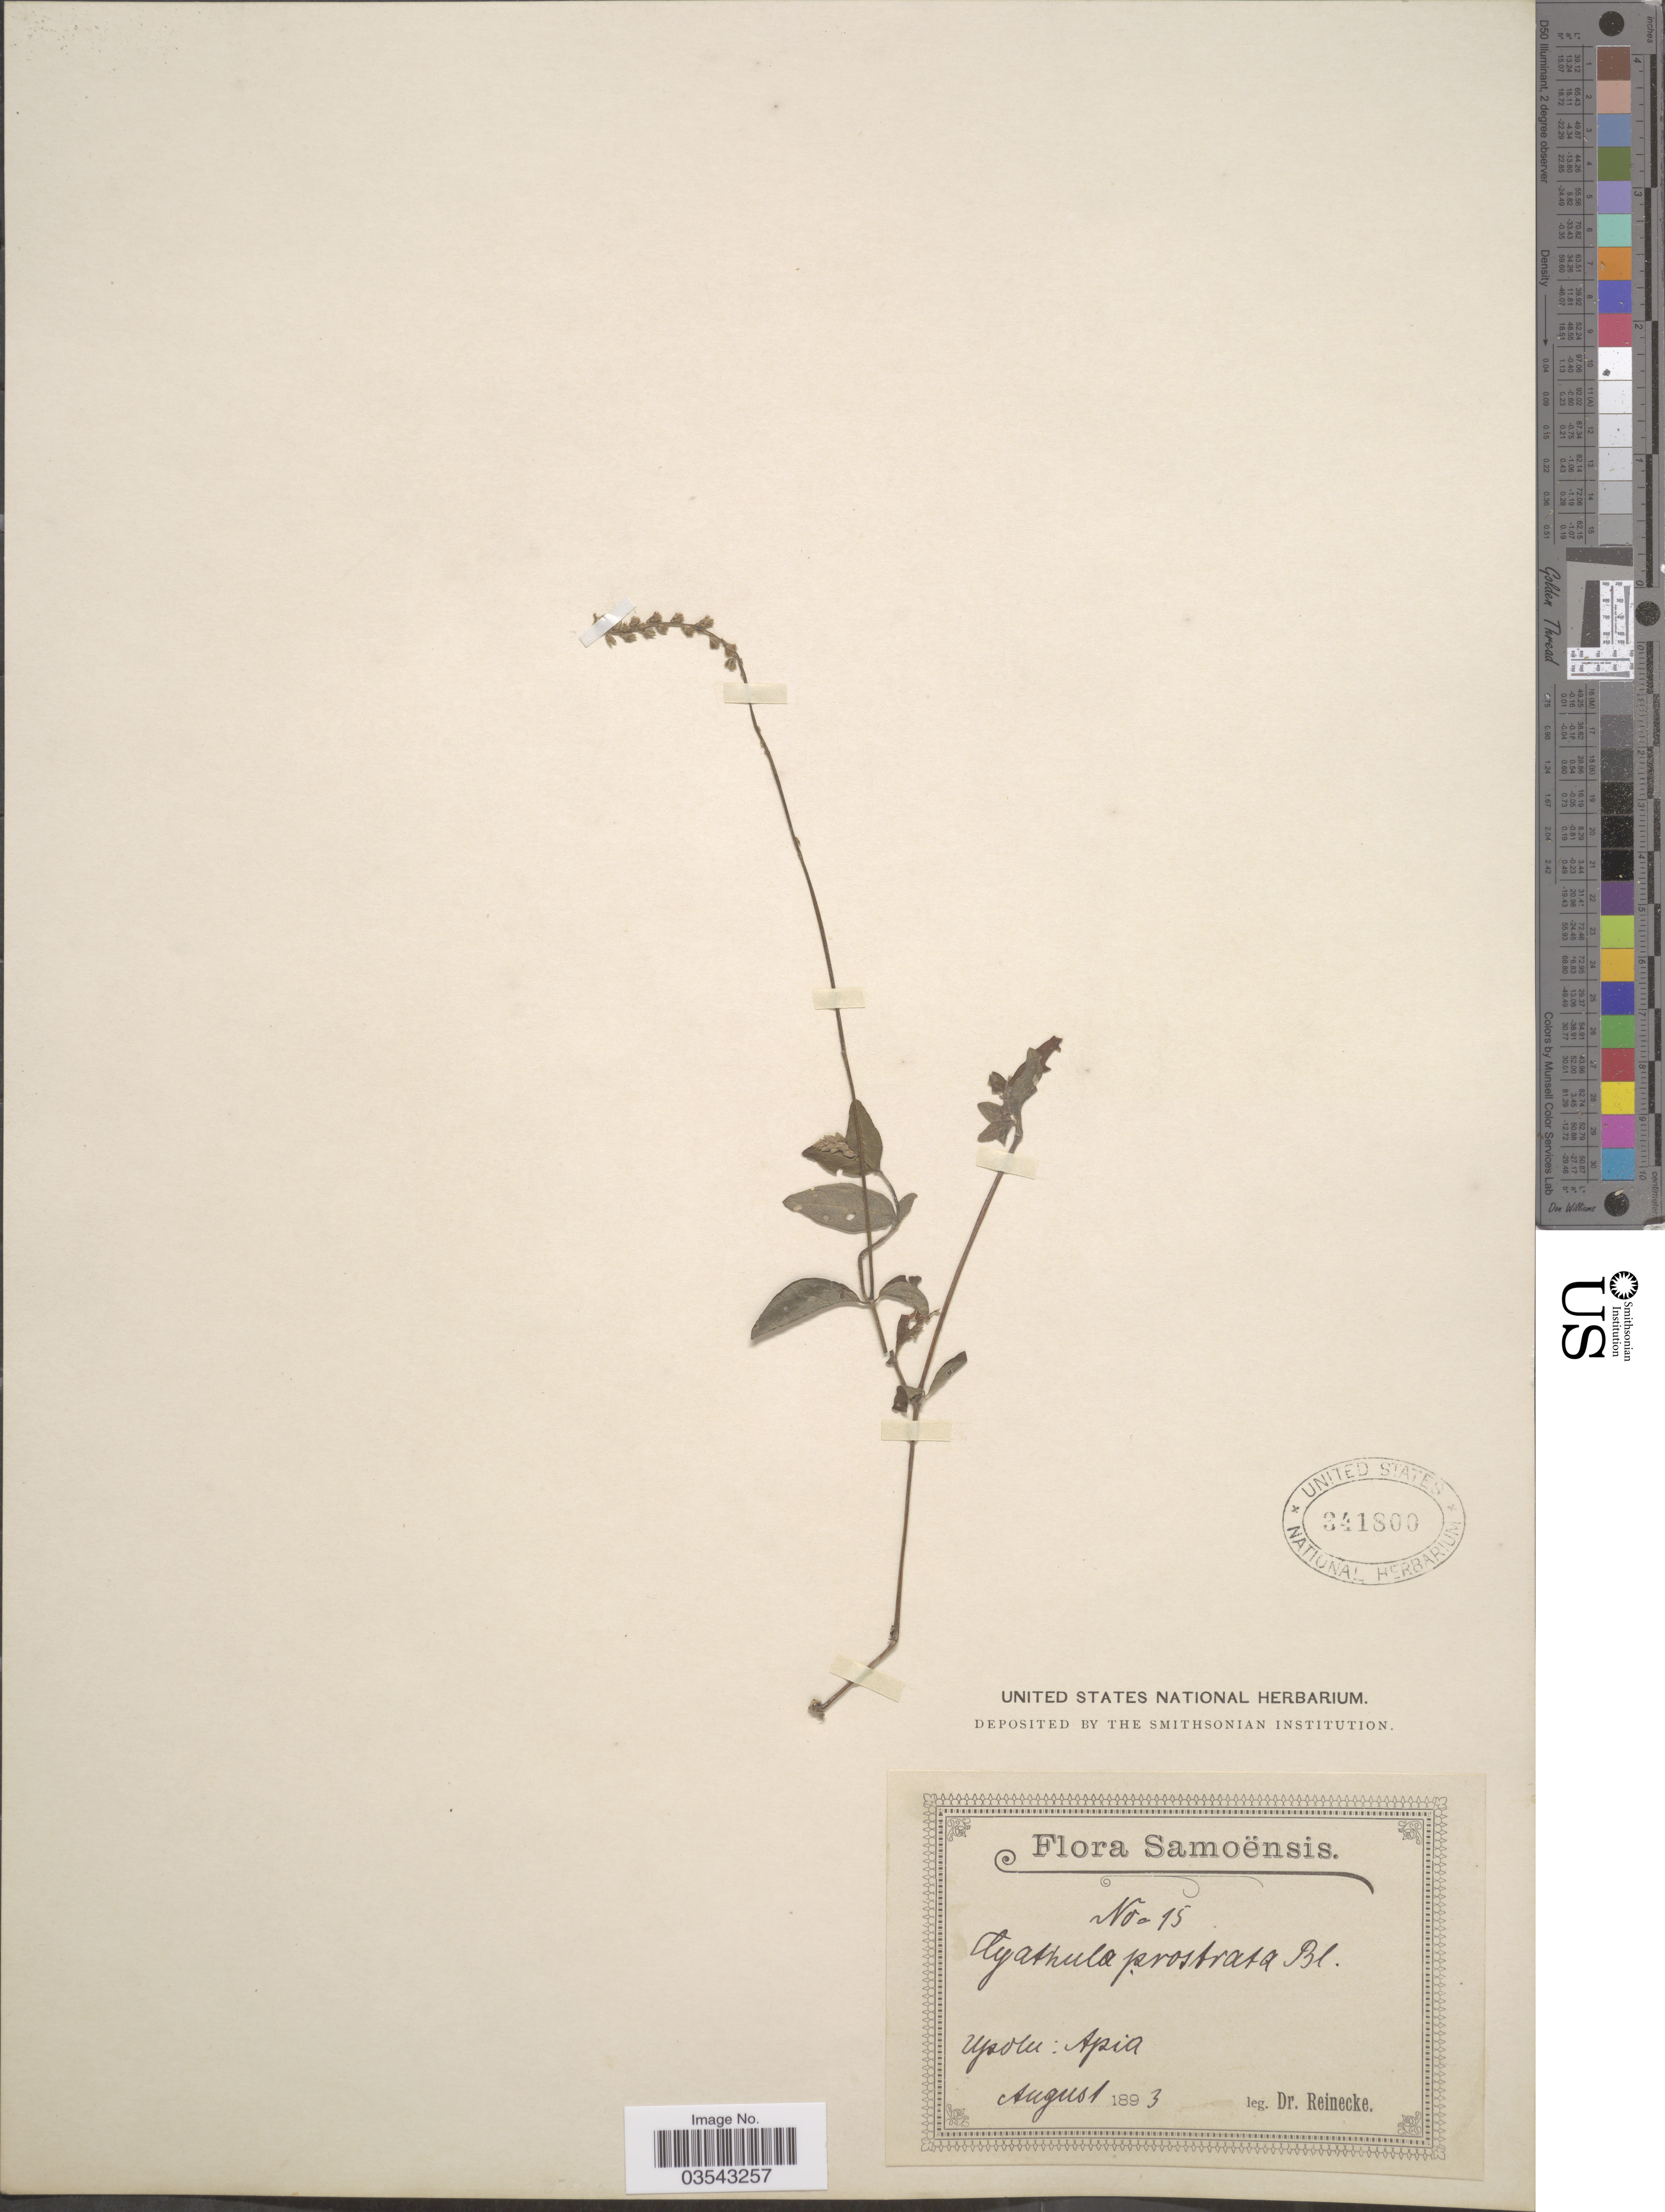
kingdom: Plantae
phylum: Tracheophyta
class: Magnoliopsida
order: Caryophyllales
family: Amaranthaceae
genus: Cyathula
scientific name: Cyathula prostrata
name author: (L.) Blume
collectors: -- Reinecke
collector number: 95*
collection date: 1893-08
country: Samoa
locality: Samoënsis. Upolu: Apia.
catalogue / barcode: US 341800